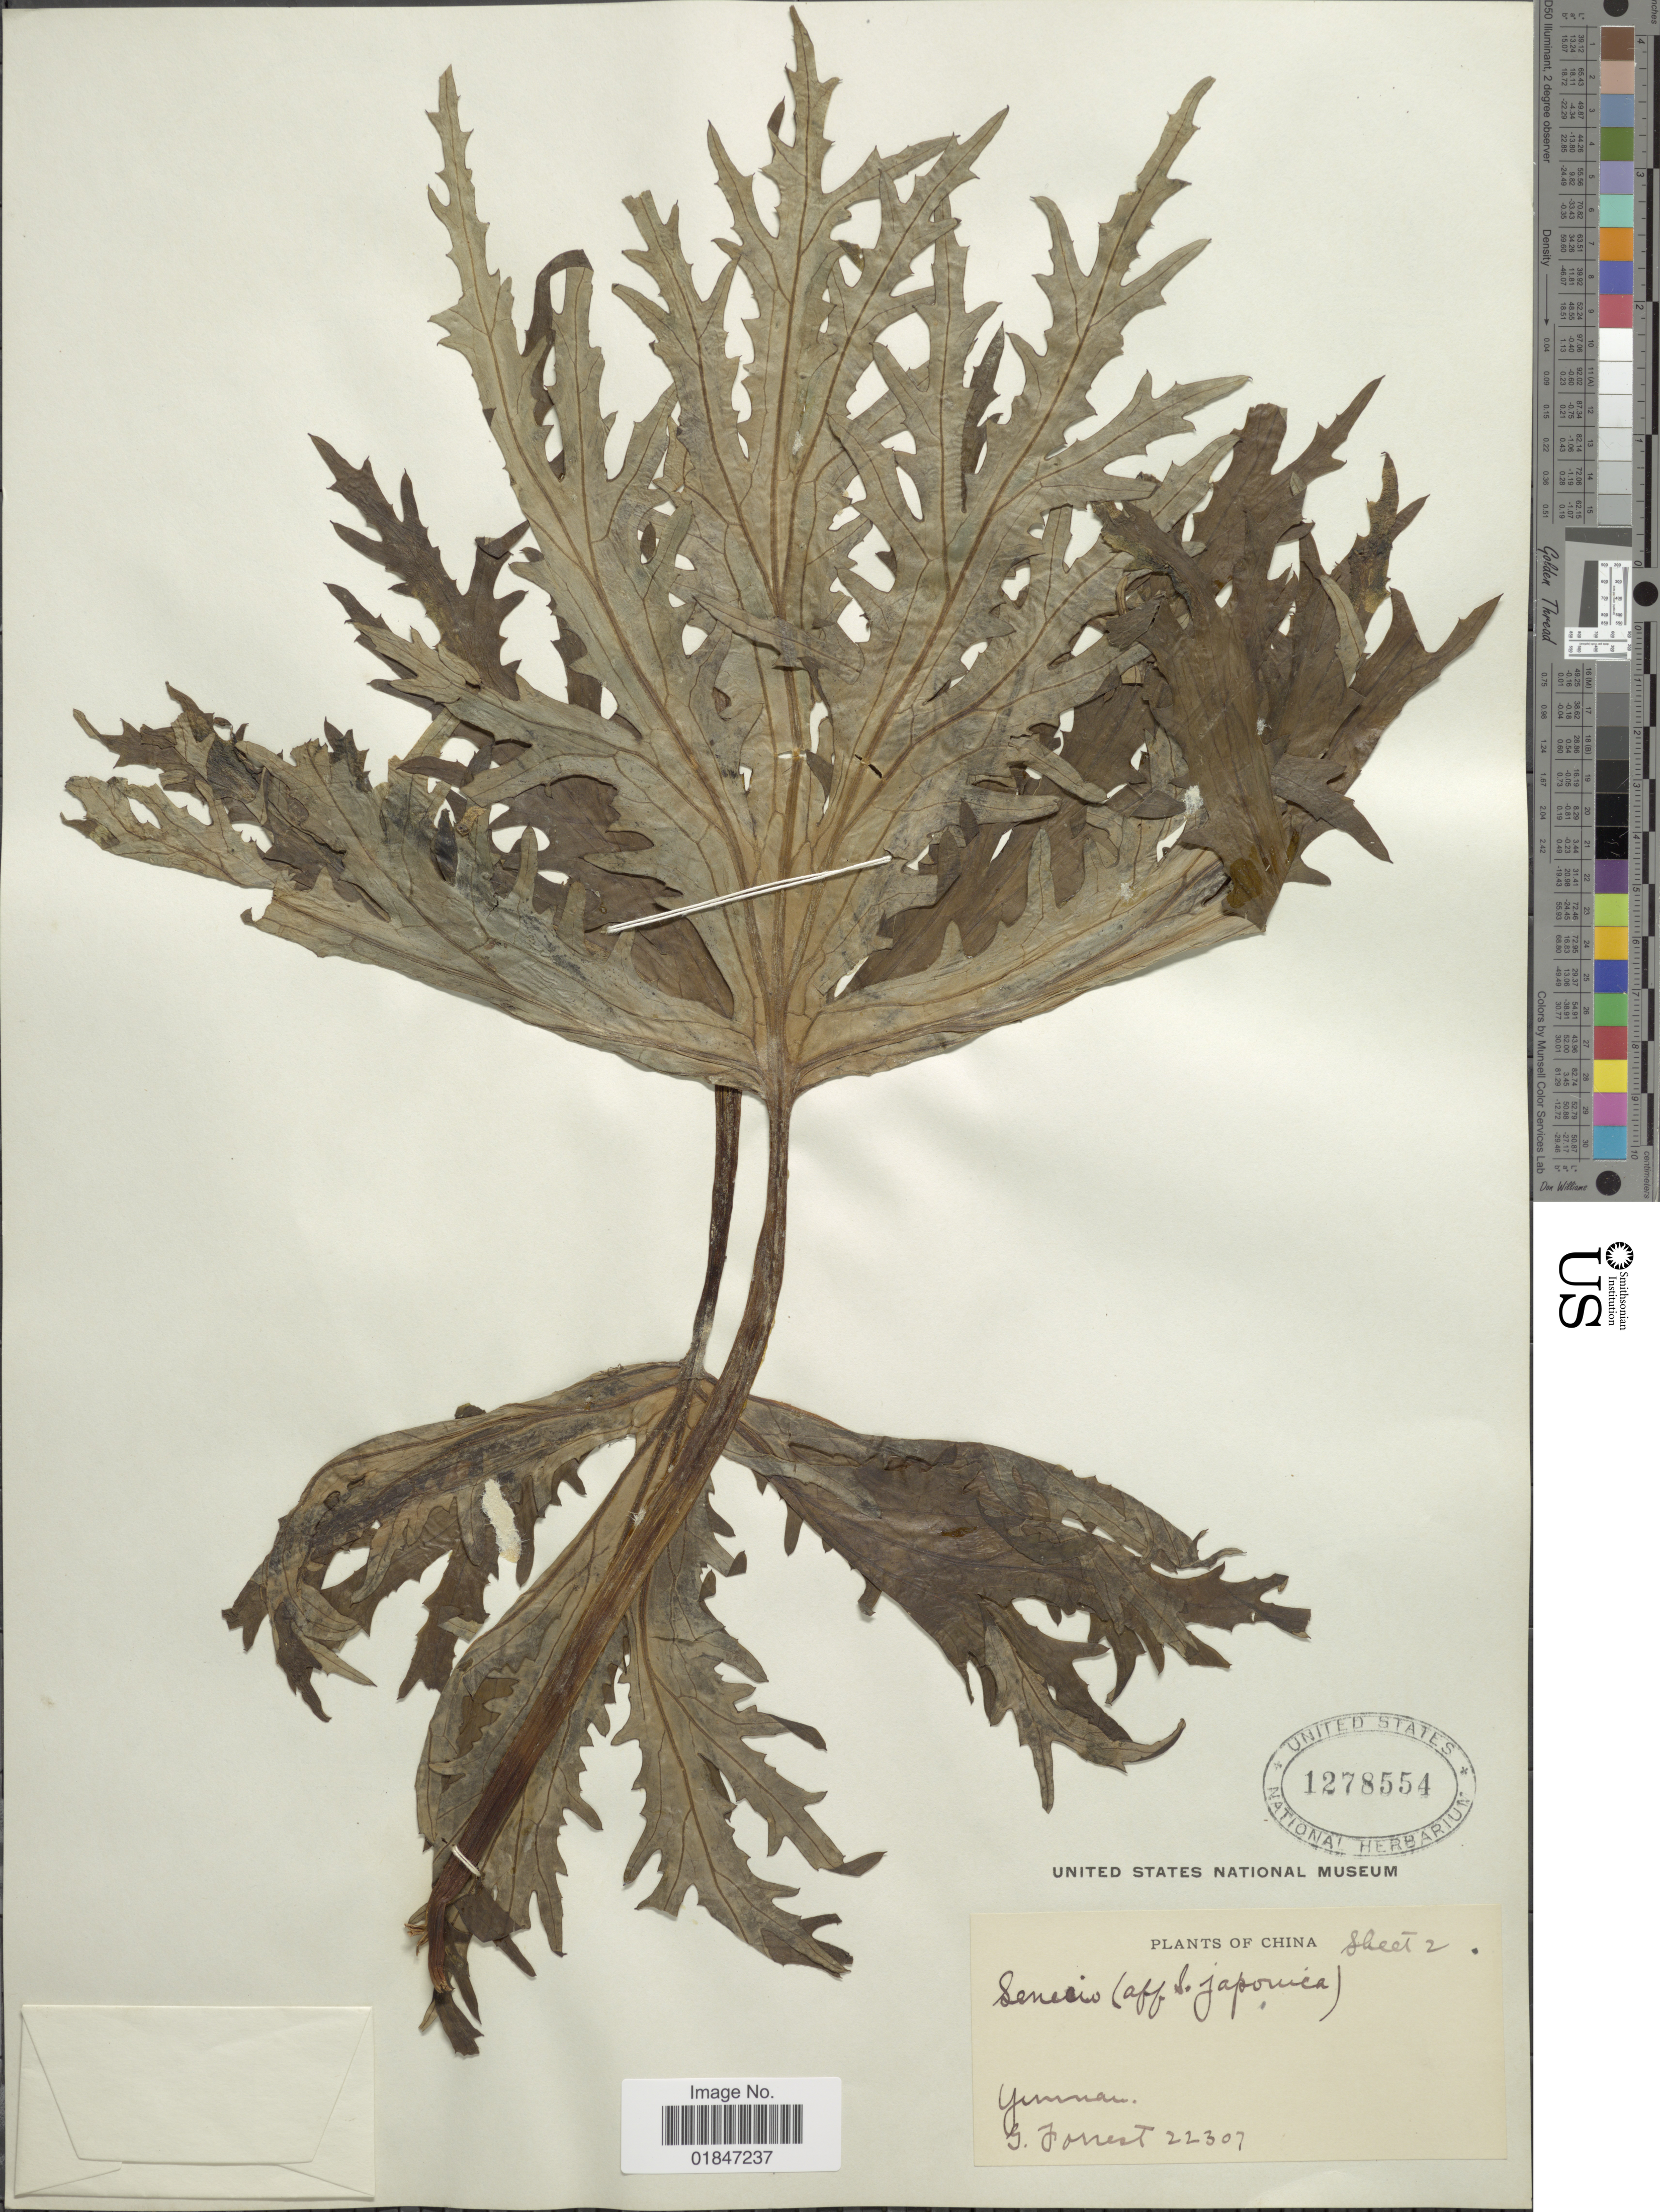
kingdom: Plantae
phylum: Tracheophyta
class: Magnoliopsida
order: Asterales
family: Asteraceae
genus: Ligularia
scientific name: Ligularia japonica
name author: (L. f.) Less. ex DC.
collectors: G. Forrest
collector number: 22307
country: China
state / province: Yunnan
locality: Yunnan.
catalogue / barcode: US 1278554